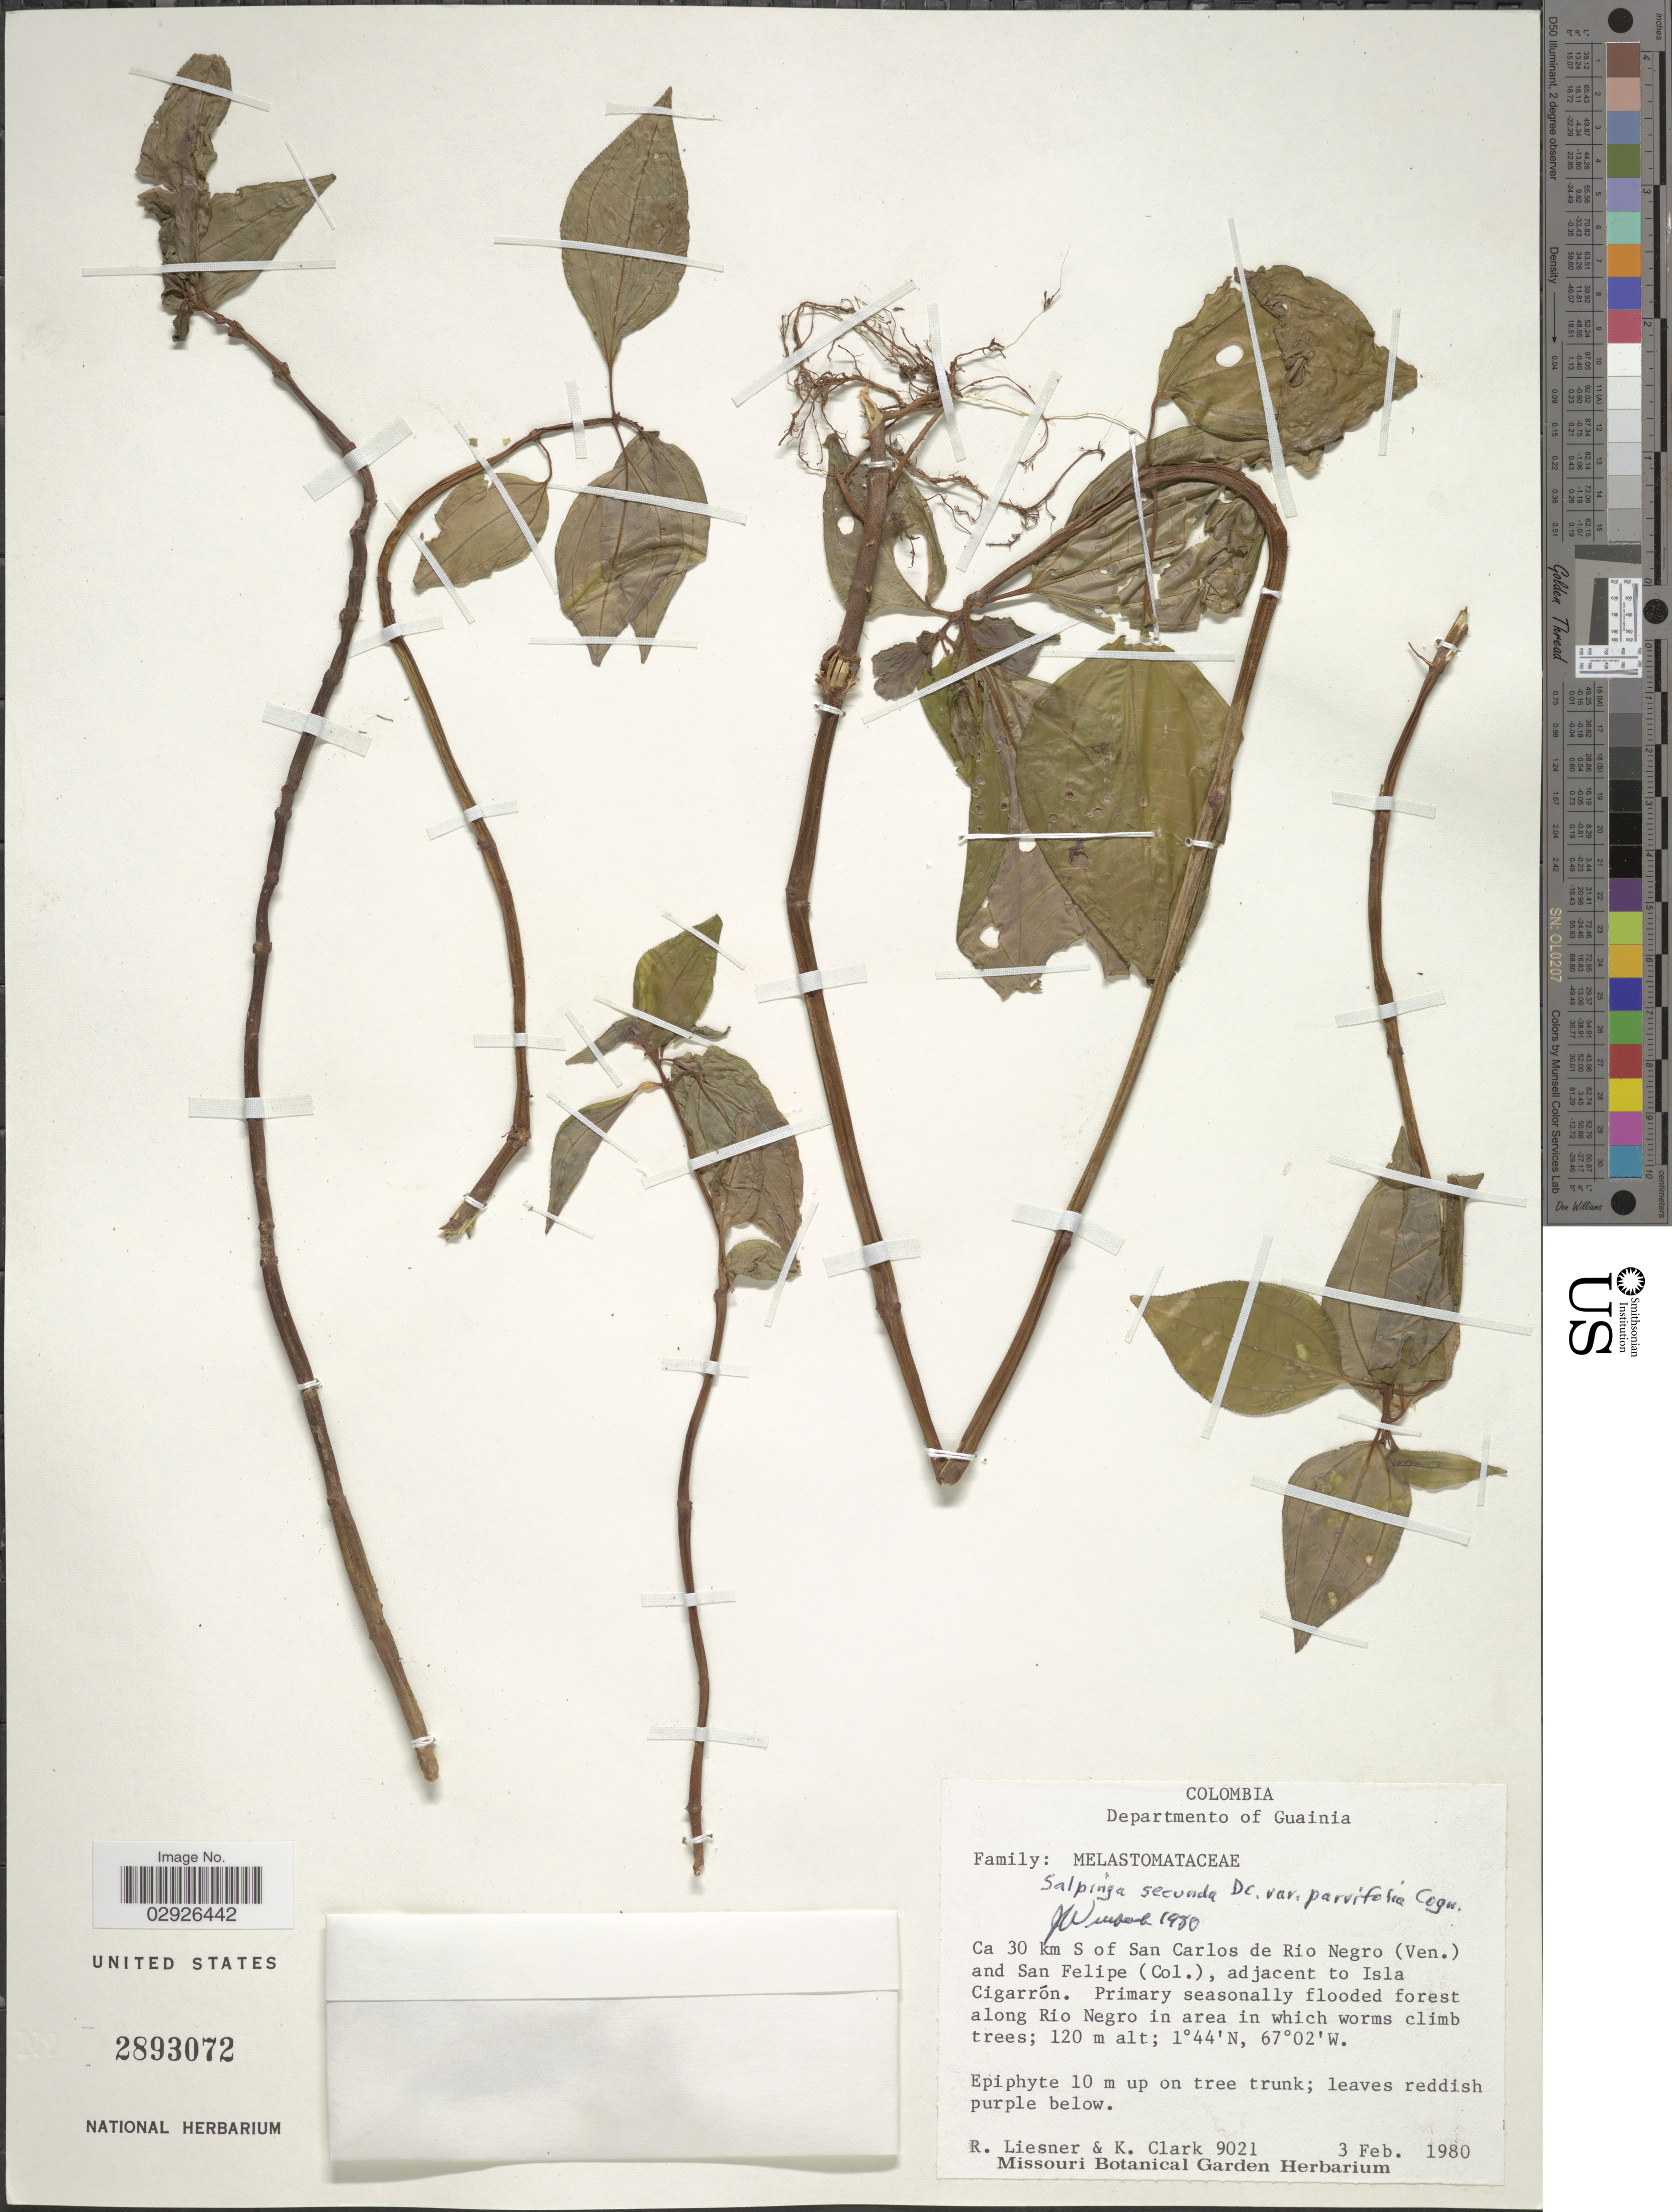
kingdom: Plantae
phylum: Tracheophyta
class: Magnoliopsida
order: Myrtales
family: Melastomataceae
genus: Salpinga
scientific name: Salpinga secunda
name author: Schrank & Mart. ex DC.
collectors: R. L. Liesner & K. Clark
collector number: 9021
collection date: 1980-02-03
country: Colombia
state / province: Guainía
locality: Departmento of Guainia, Ca 30 km S of San Carlos de Rio Negro (Ven.) and San Felipe (Col.), adjacent to Isla Cigarrón. along Rio Negro.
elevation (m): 120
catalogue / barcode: US 2893072